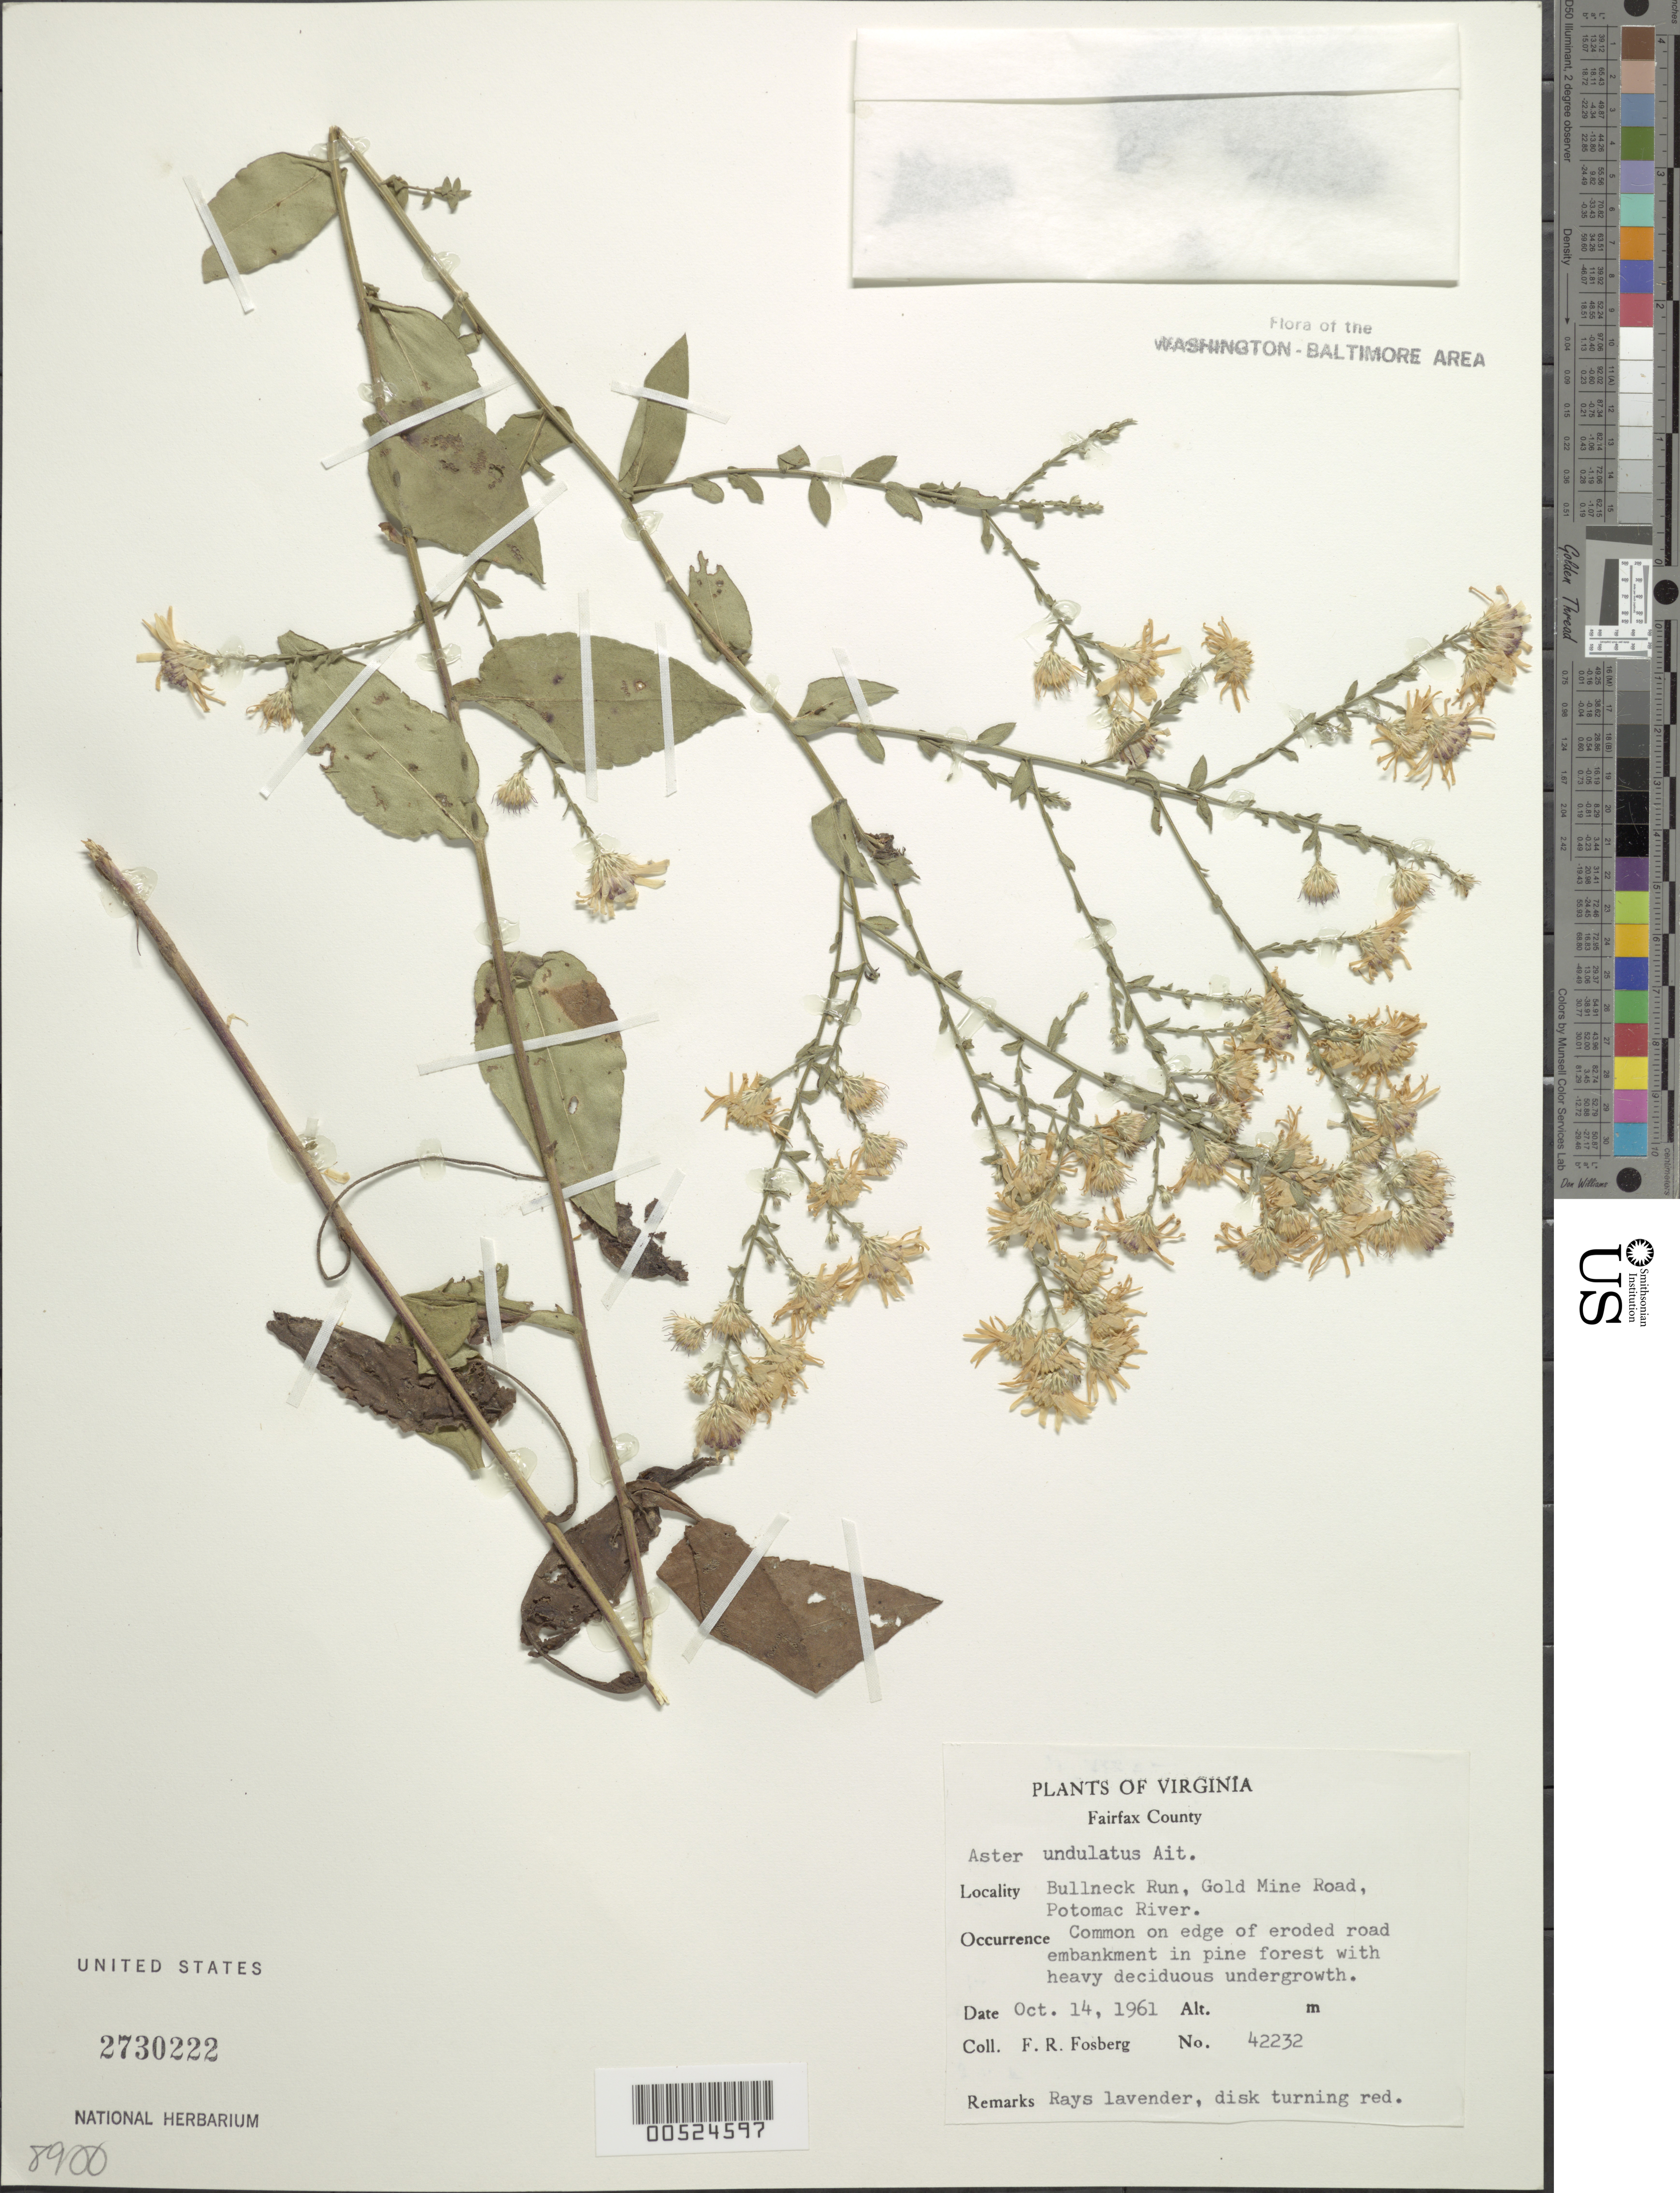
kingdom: Plantae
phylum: Tracheophyta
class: Magnoliopsida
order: Asterales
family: Asteraceae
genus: Symphyotrichum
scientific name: Symphyotrichum undulatum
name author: (L.) G.L. Nesom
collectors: F. R. Fosberg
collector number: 42232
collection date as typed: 14 Oct 1961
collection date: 1961-10-14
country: United States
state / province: Virginia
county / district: Fairfax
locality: Bullneck Run, Gold Mine Road, Potomac River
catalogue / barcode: US 2730222